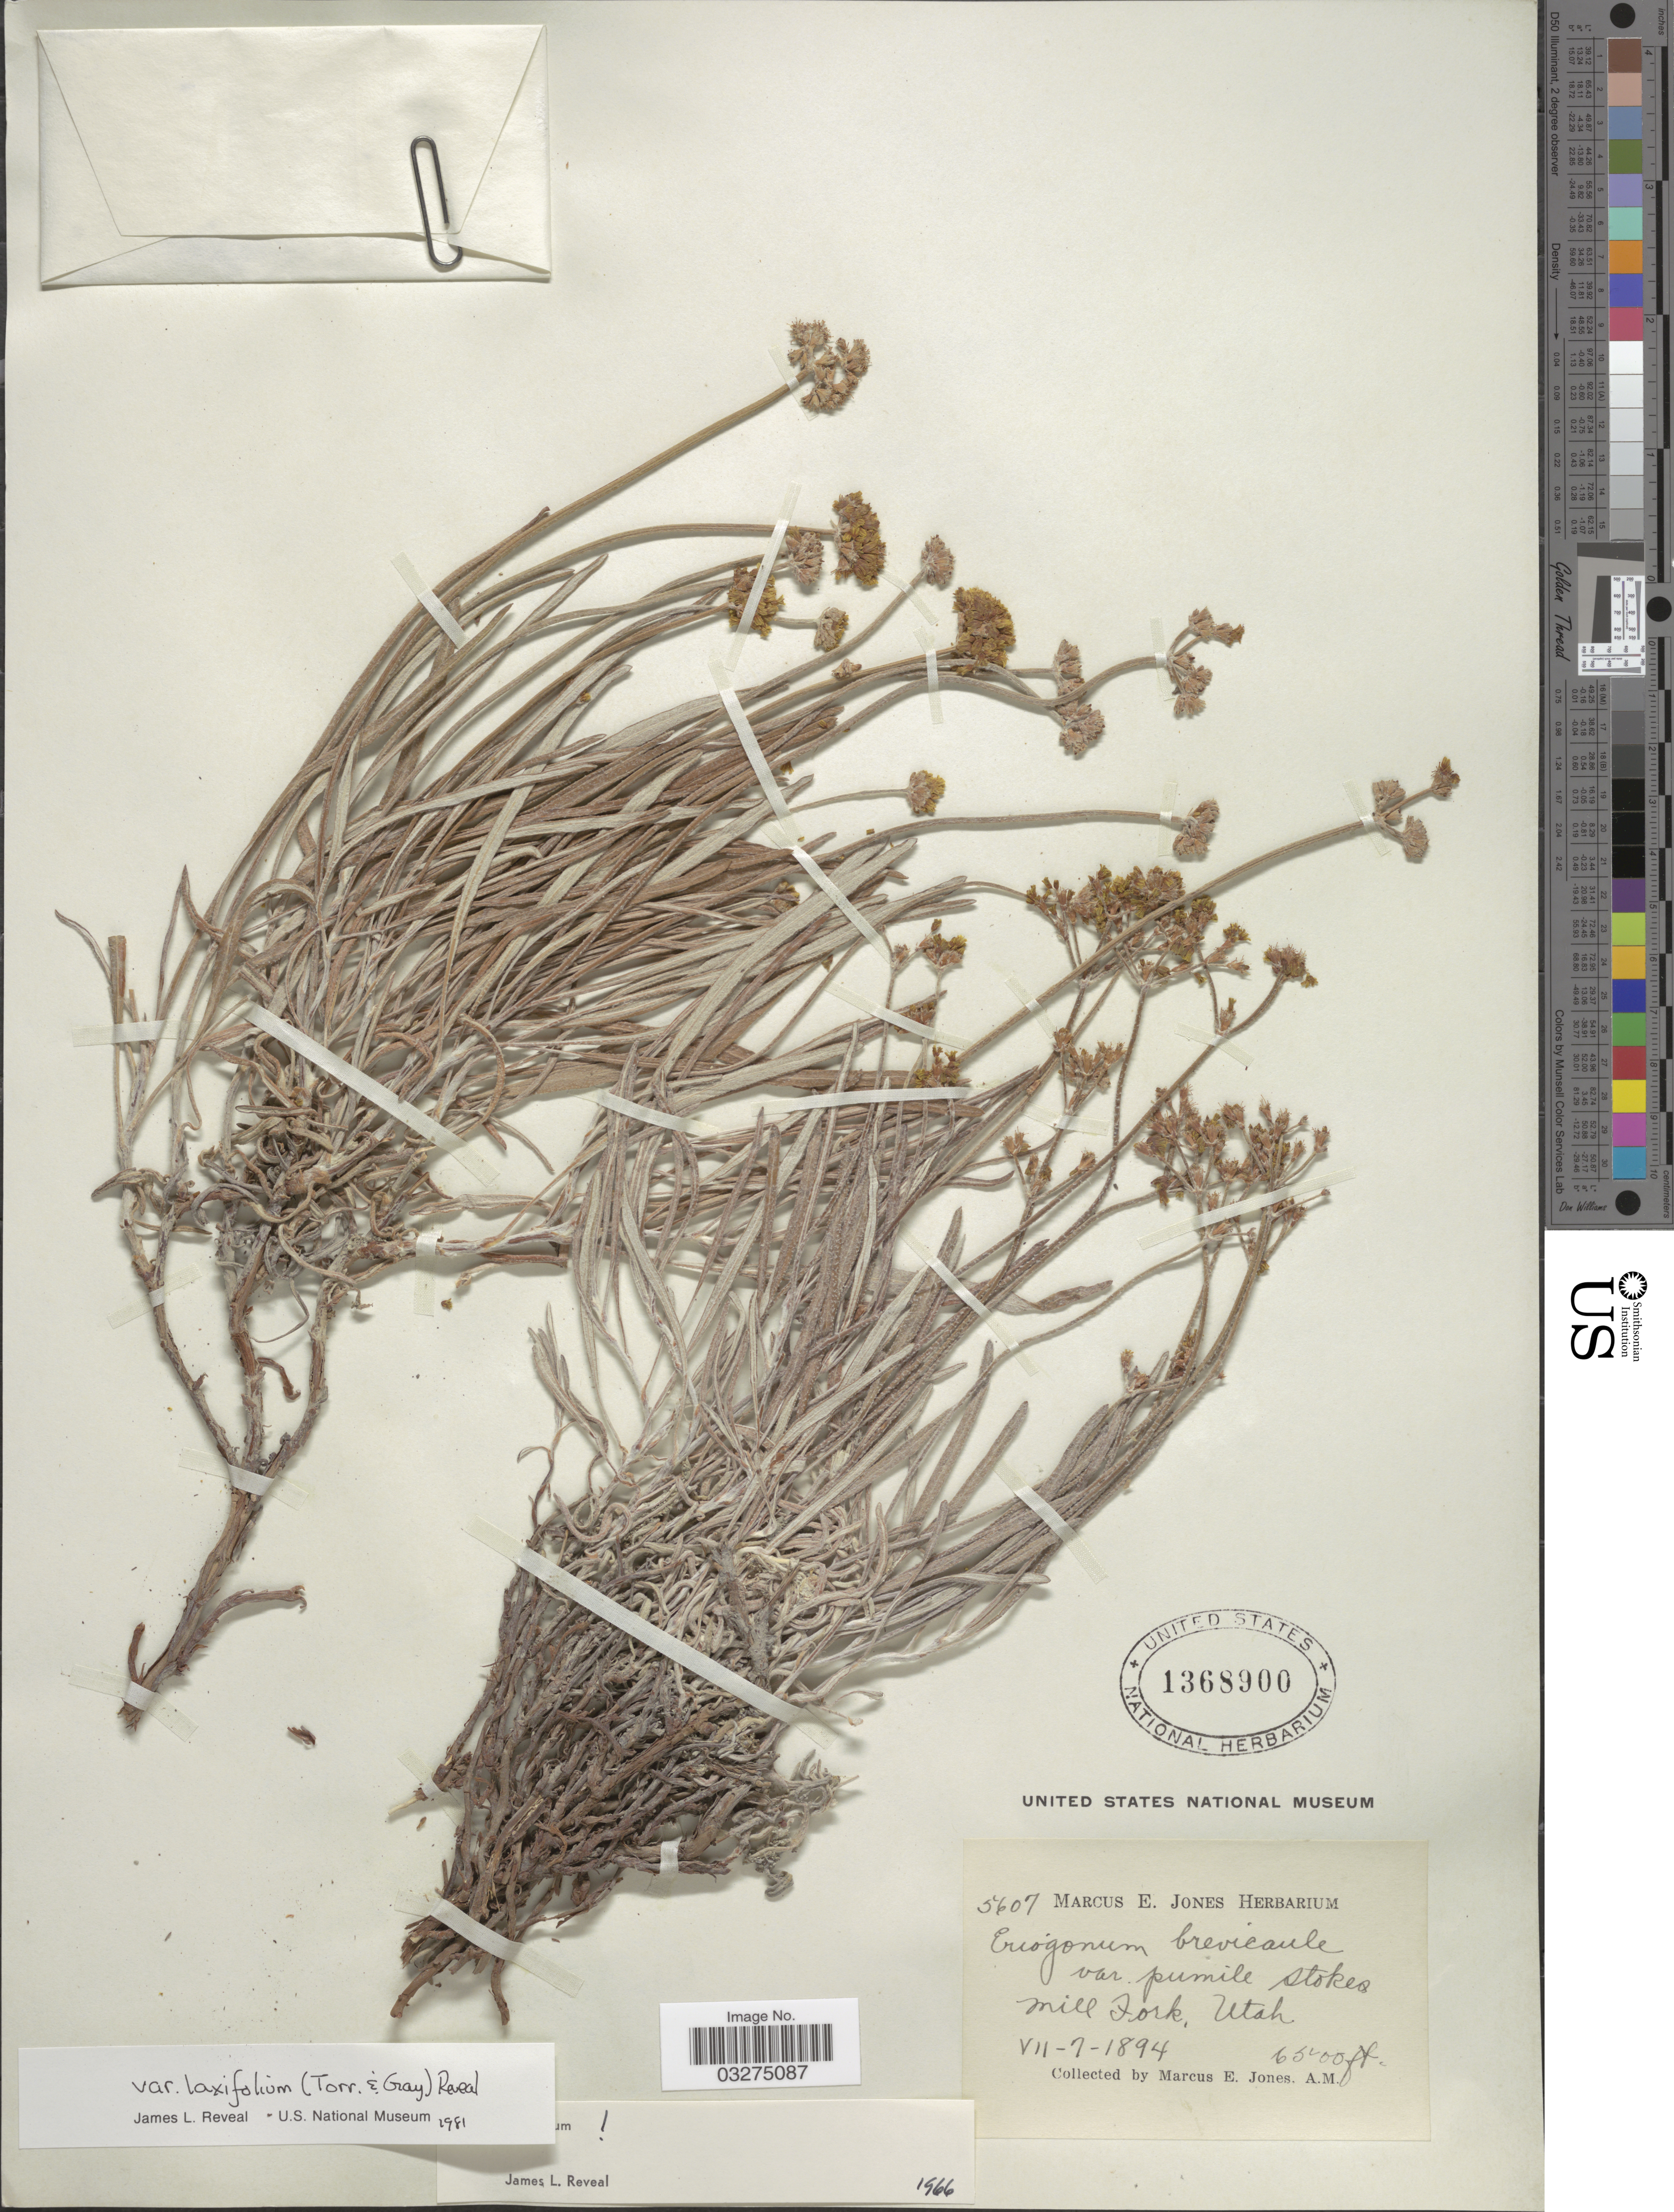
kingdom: Plantae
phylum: Tracheophyta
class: Magnoliopsida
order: Caryophyllales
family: Polygonaceae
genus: Eriogonum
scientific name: Eriogonum brevicaule var. laxifolium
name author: (Torr. & A. Gray) Reveal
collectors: M. E. Jones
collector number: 5607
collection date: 1894-07-07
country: United States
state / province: Utah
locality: Mill Fork.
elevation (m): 1981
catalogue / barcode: US 1368900